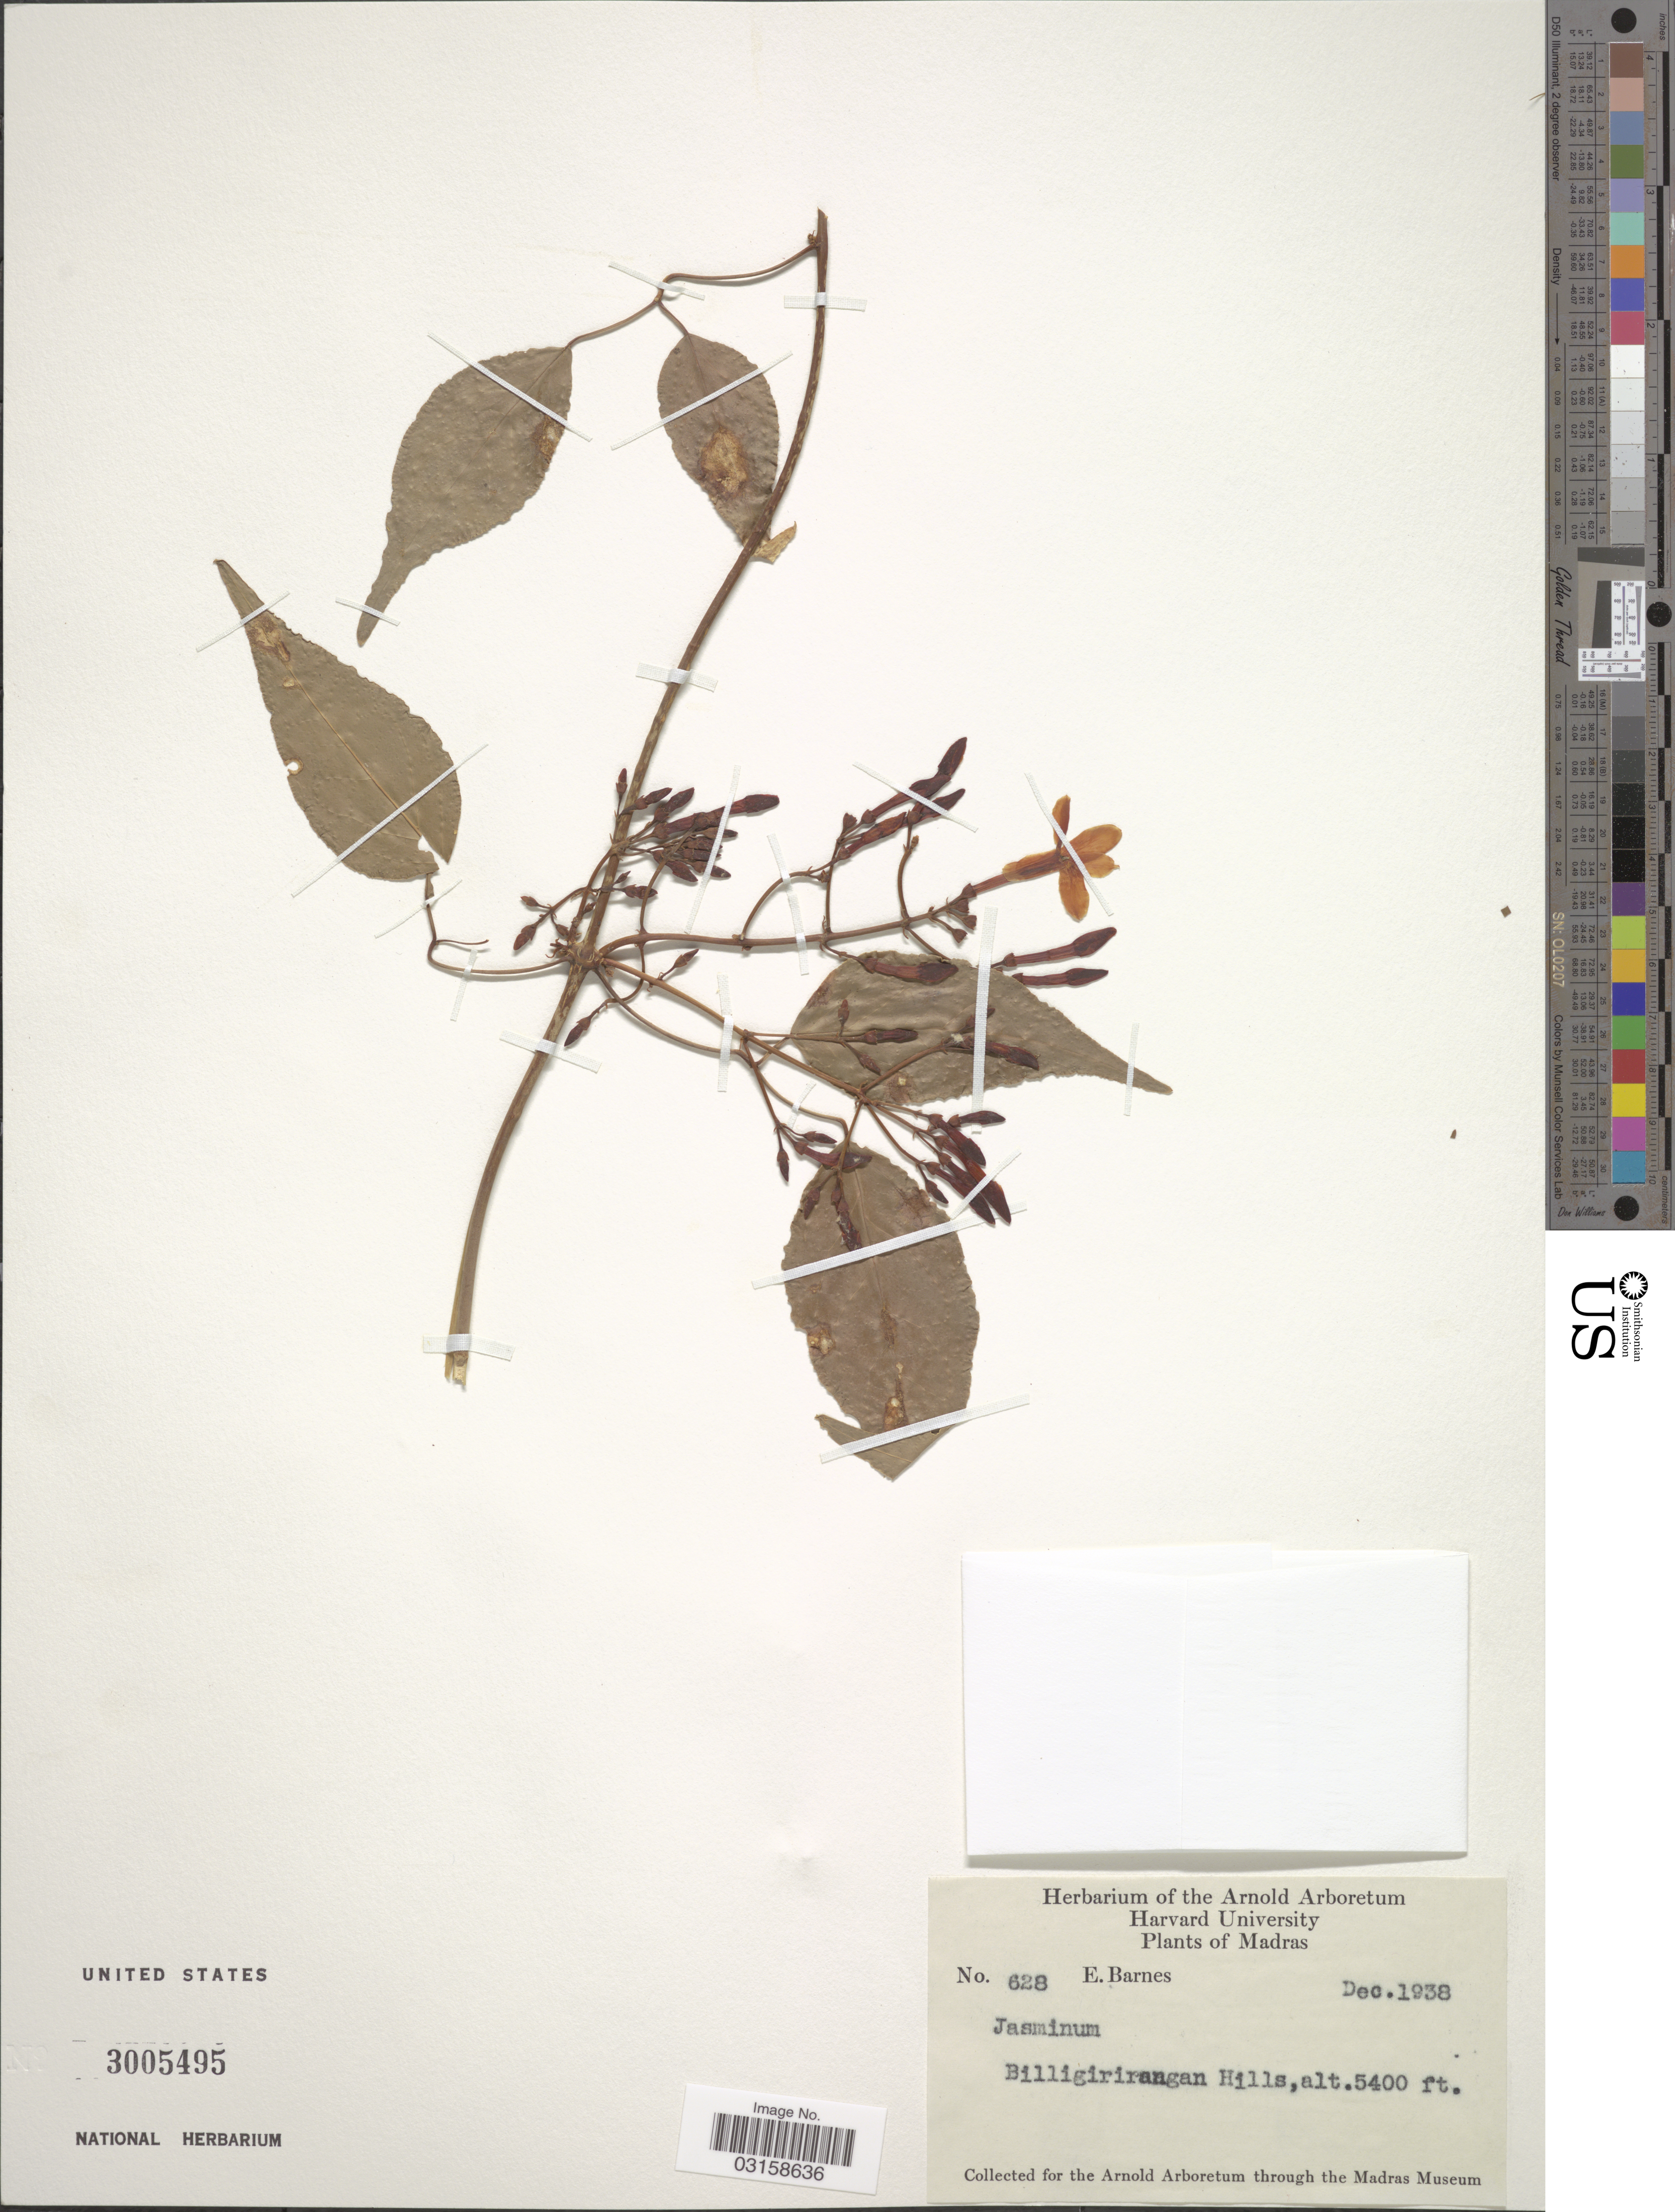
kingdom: Plantae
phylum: Tracheophyta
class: Magnoliopsida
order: Lamiales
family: Oleaceae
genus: Jasminum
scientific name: Jasminum sp.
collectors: E. Barnes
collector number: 628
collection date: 1938-12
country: India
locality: Madras. Billigirirangan Hills.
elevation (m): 1646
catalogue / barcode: US 3005495